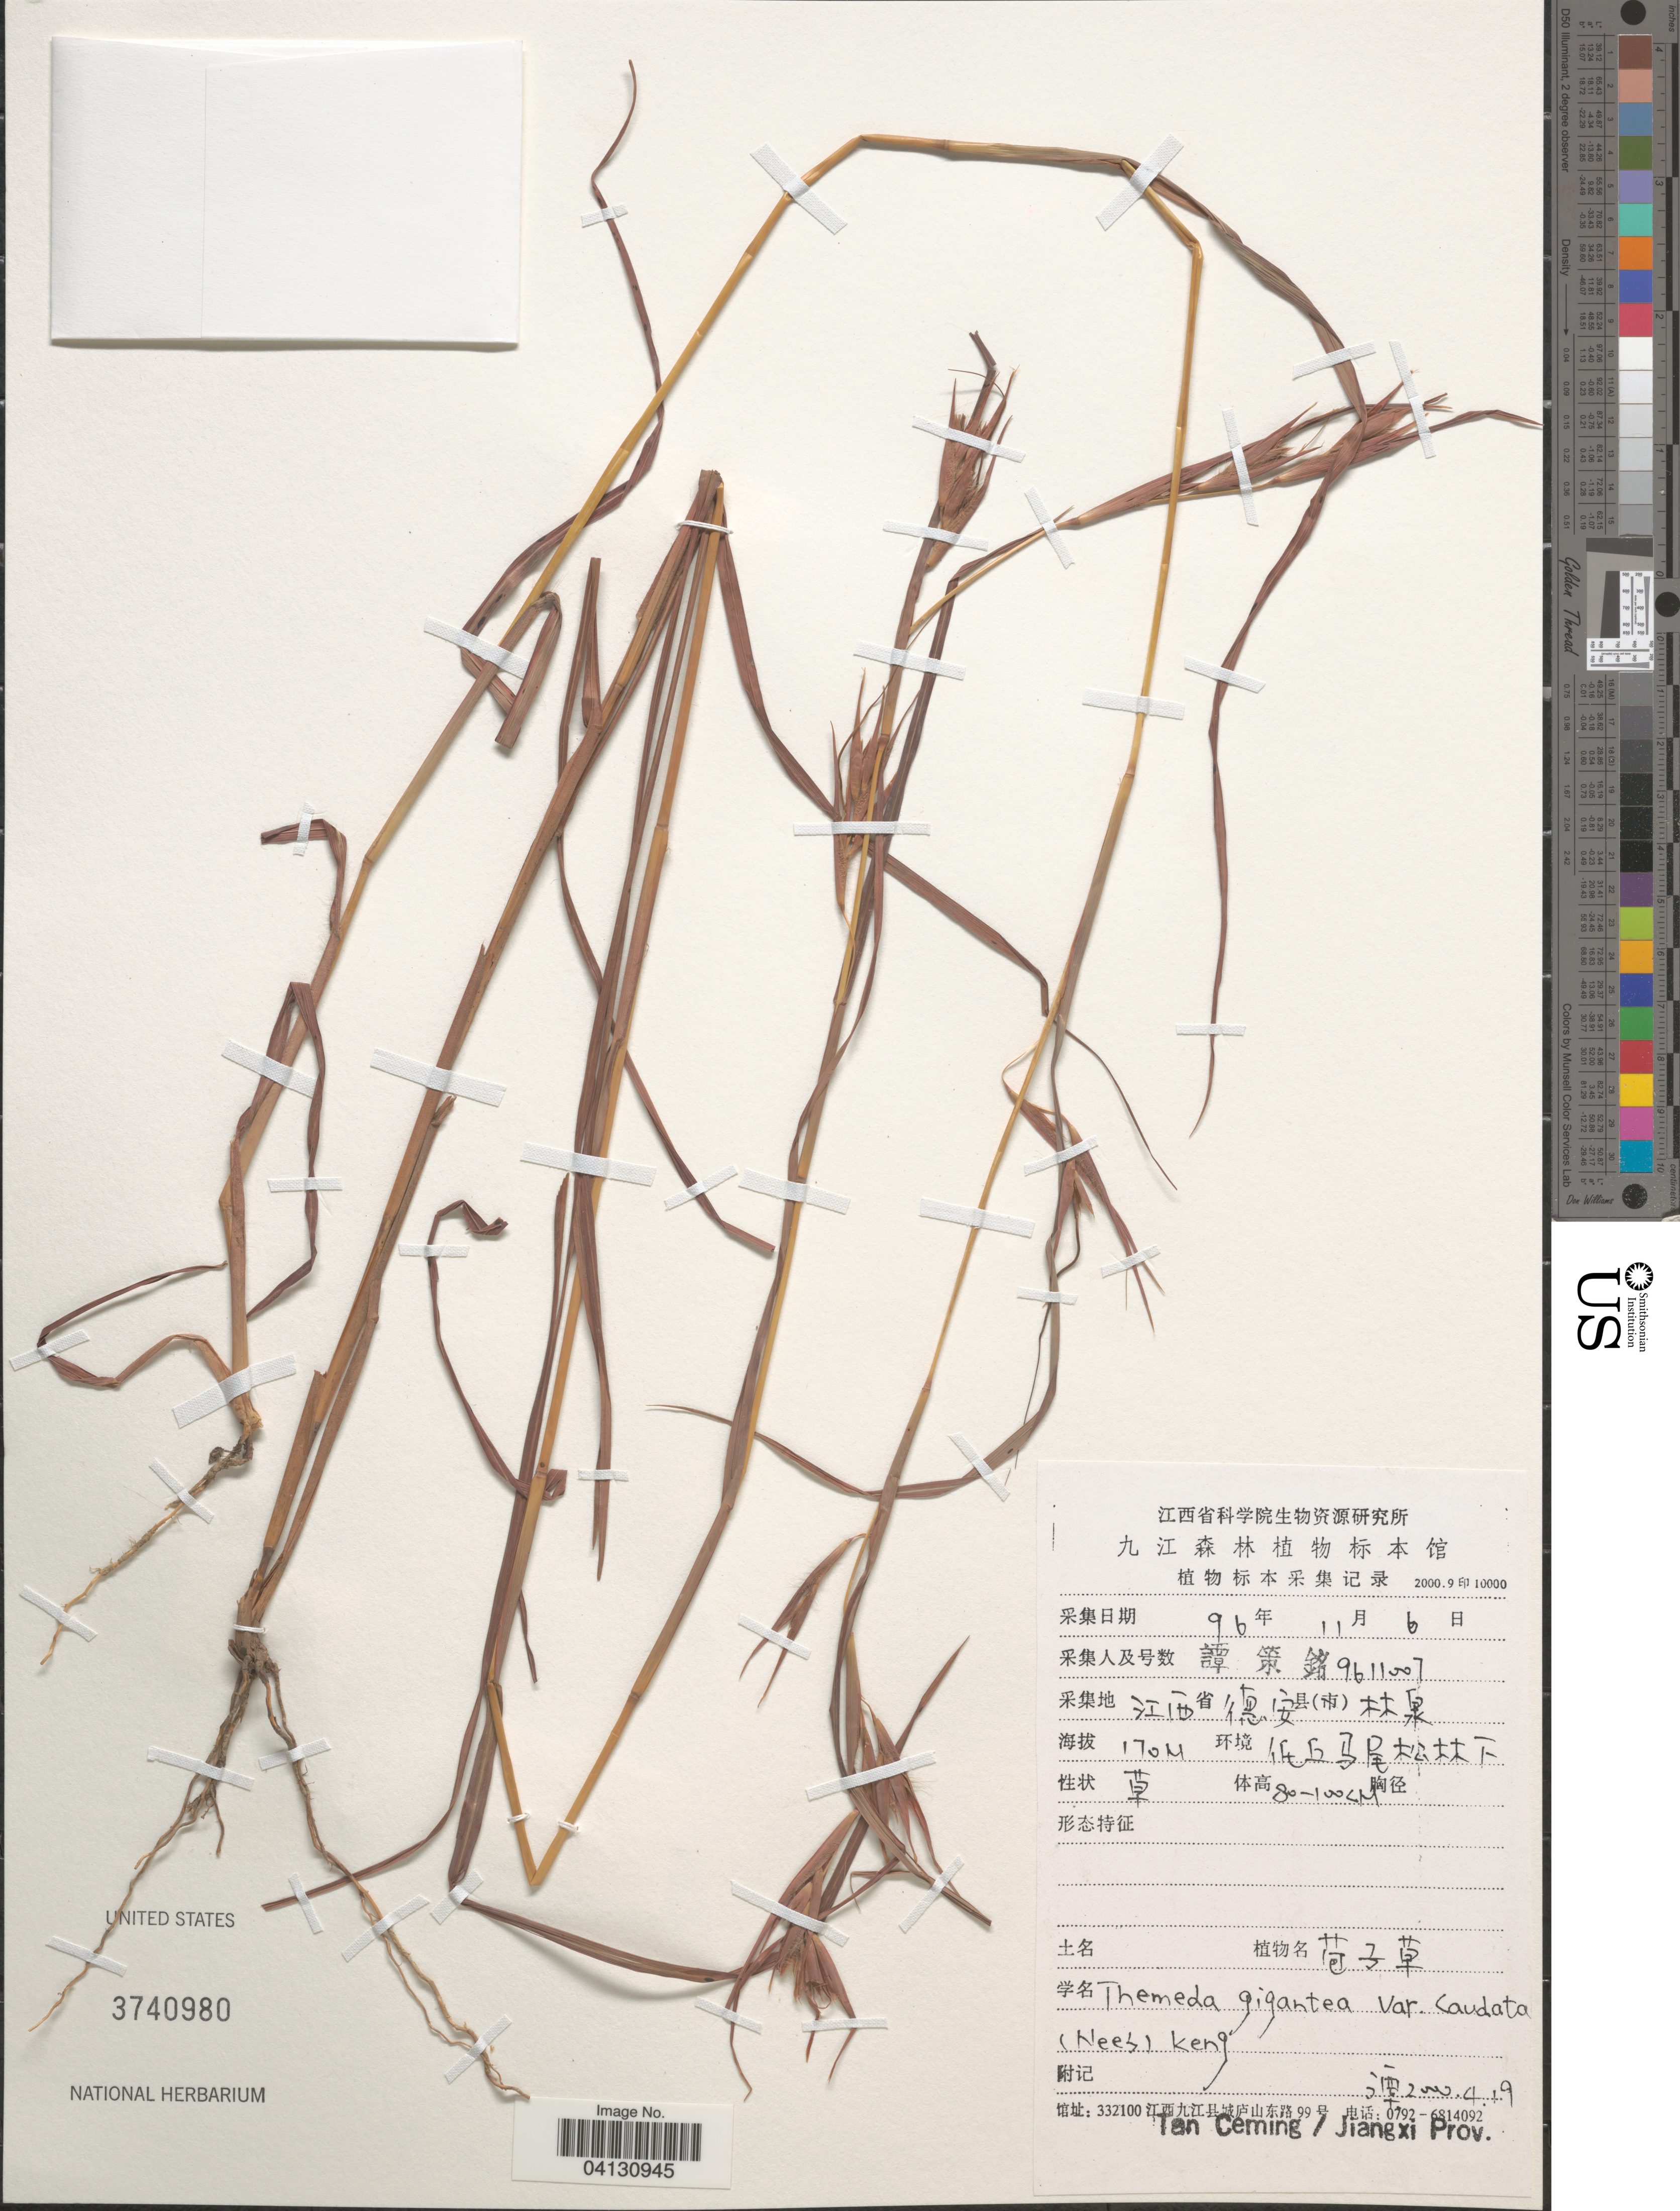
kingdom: Plantae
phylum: Tracheophyta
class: Liliopsida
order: Poales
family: Poaceae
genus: Themeda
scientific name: Themeda gigantea var. caudata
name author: (Nees ex Hook. & Arn.) Hack.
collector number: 9611007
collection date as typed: Transcribed d/m/y: 6/11/96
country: China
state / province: Jiangxi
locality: X. Tan Ceming.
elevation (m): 170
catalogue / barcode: US 3740980